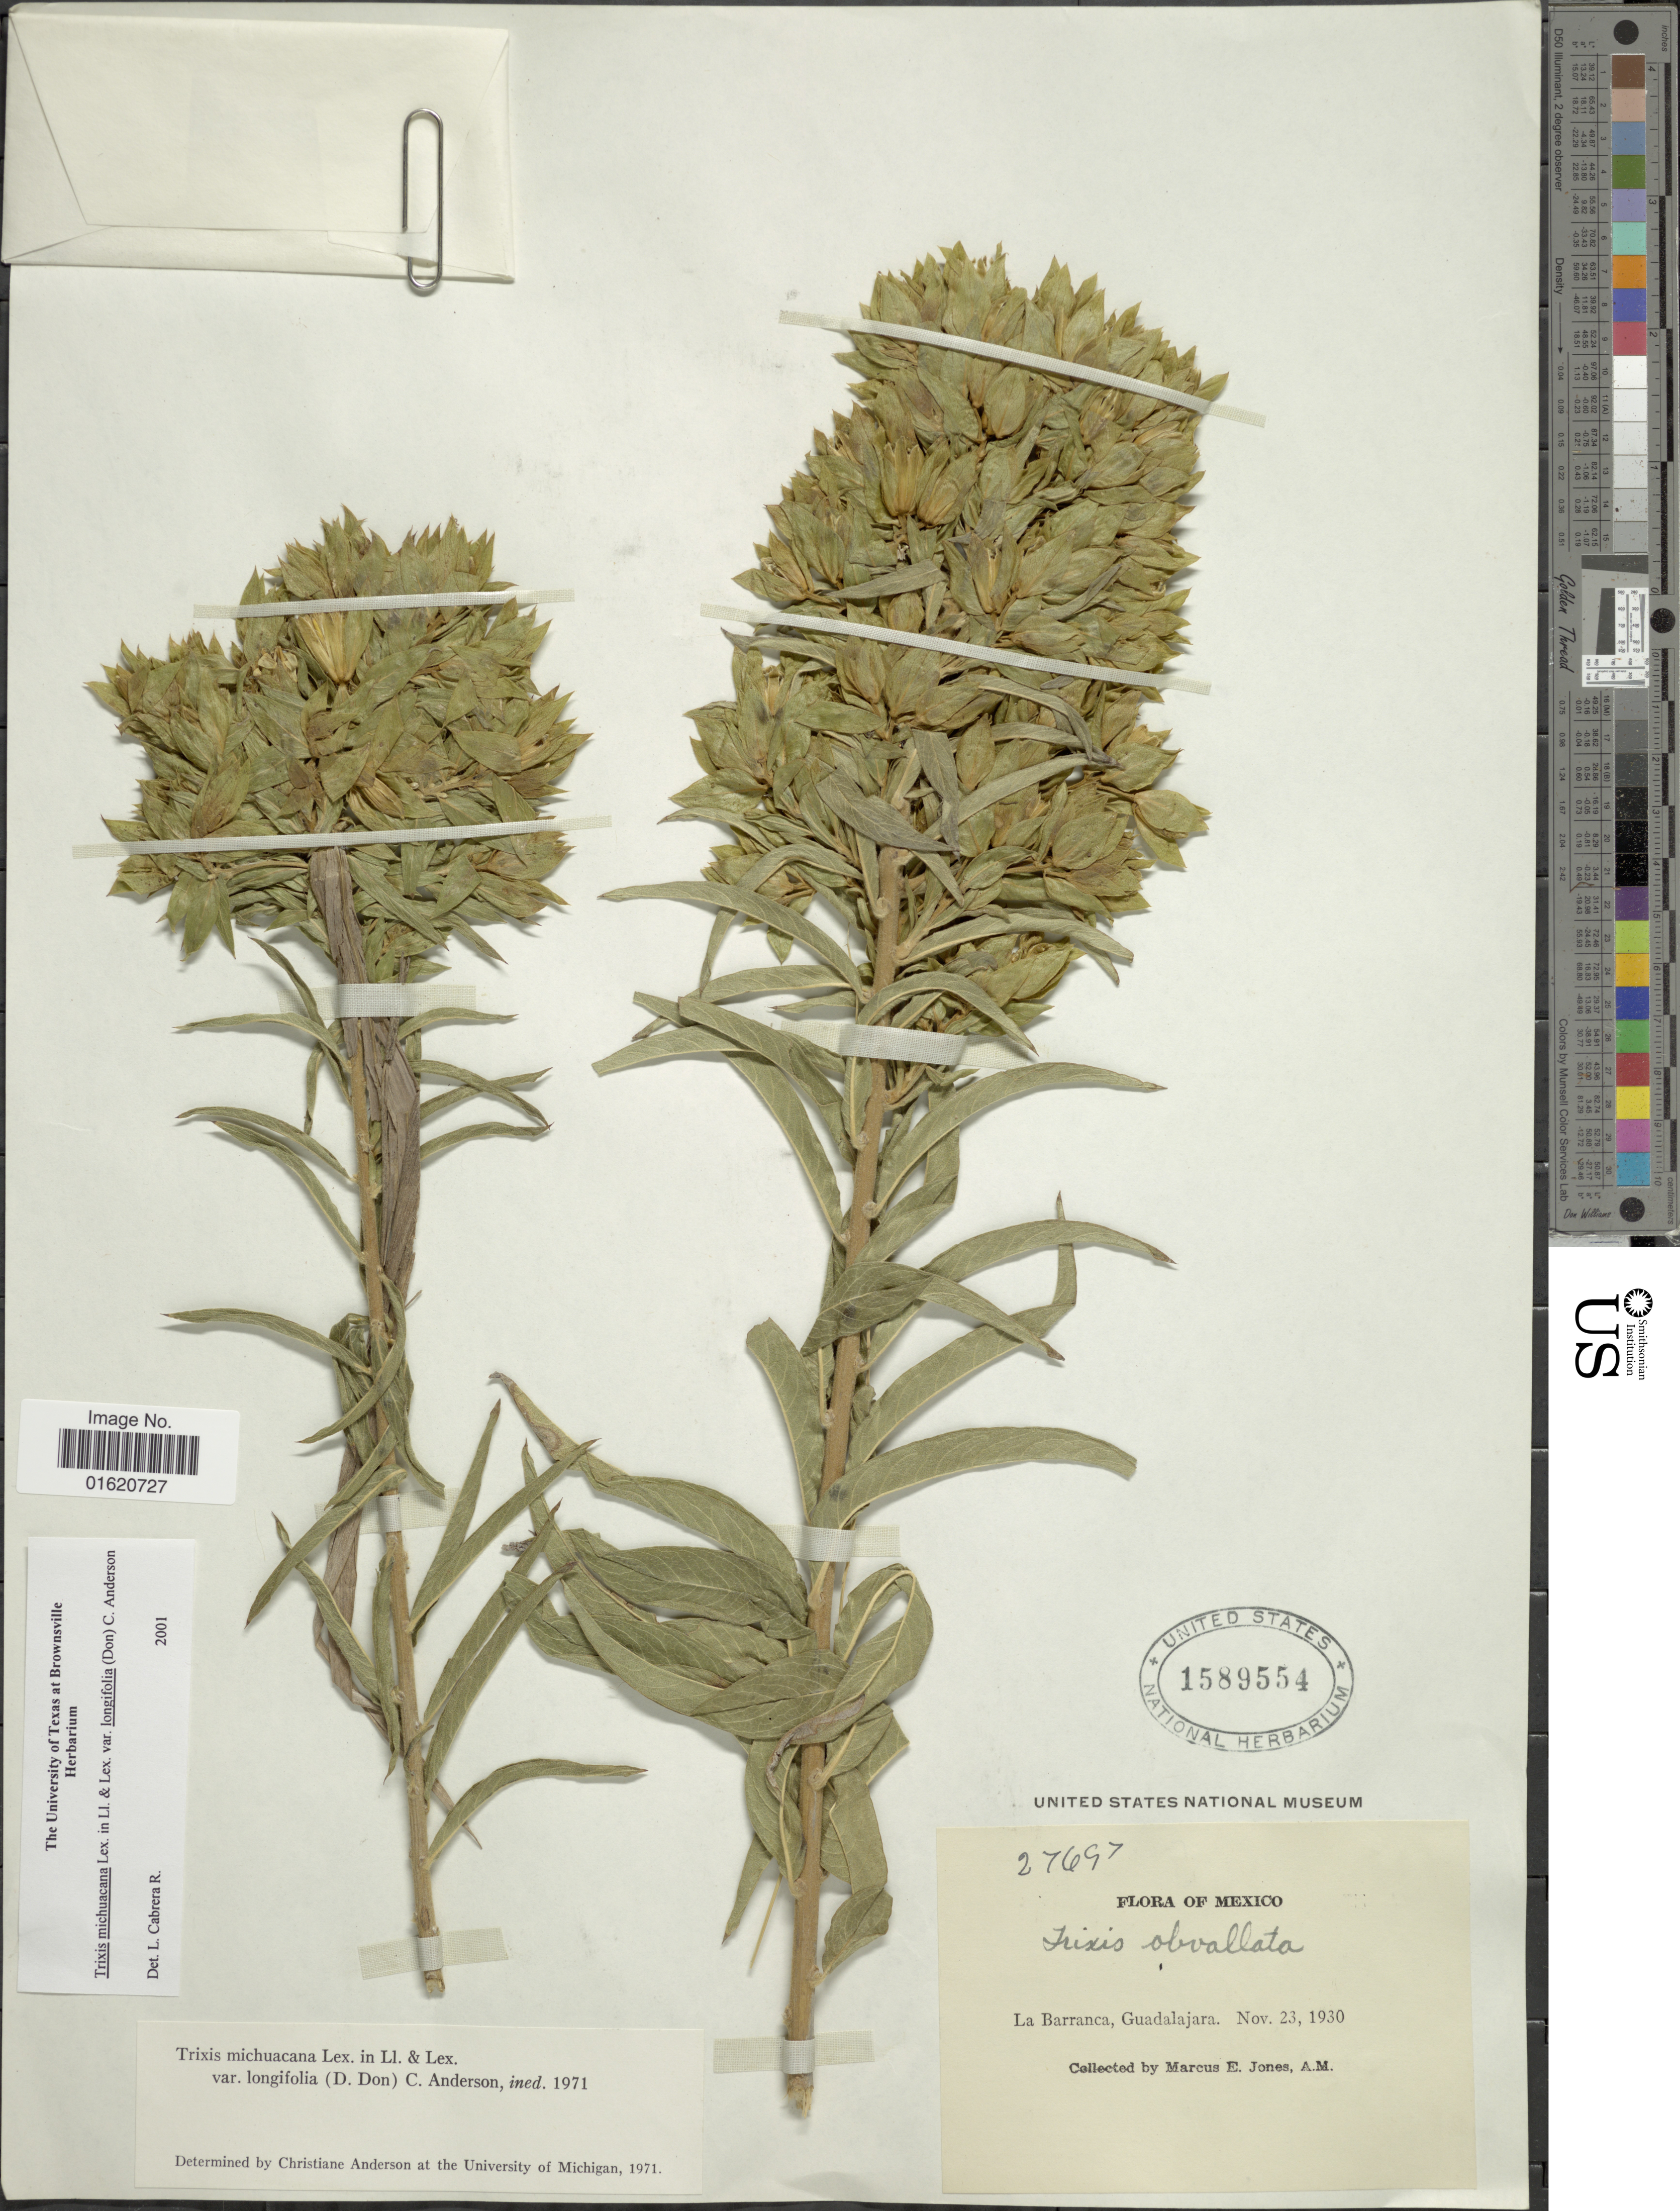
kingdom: Plantae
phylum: Tracheophyta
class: Magnoliopsida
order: Asterales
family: Asteraceae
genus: Trixis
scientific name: Trixis michuacana var. longifolia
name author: (D. Don) C.E. Anderson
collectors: M. E. Jones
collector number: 27697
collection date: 1930-11-23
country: Mexico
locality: La Barranca, Guadalajara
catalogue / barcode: US 1589554